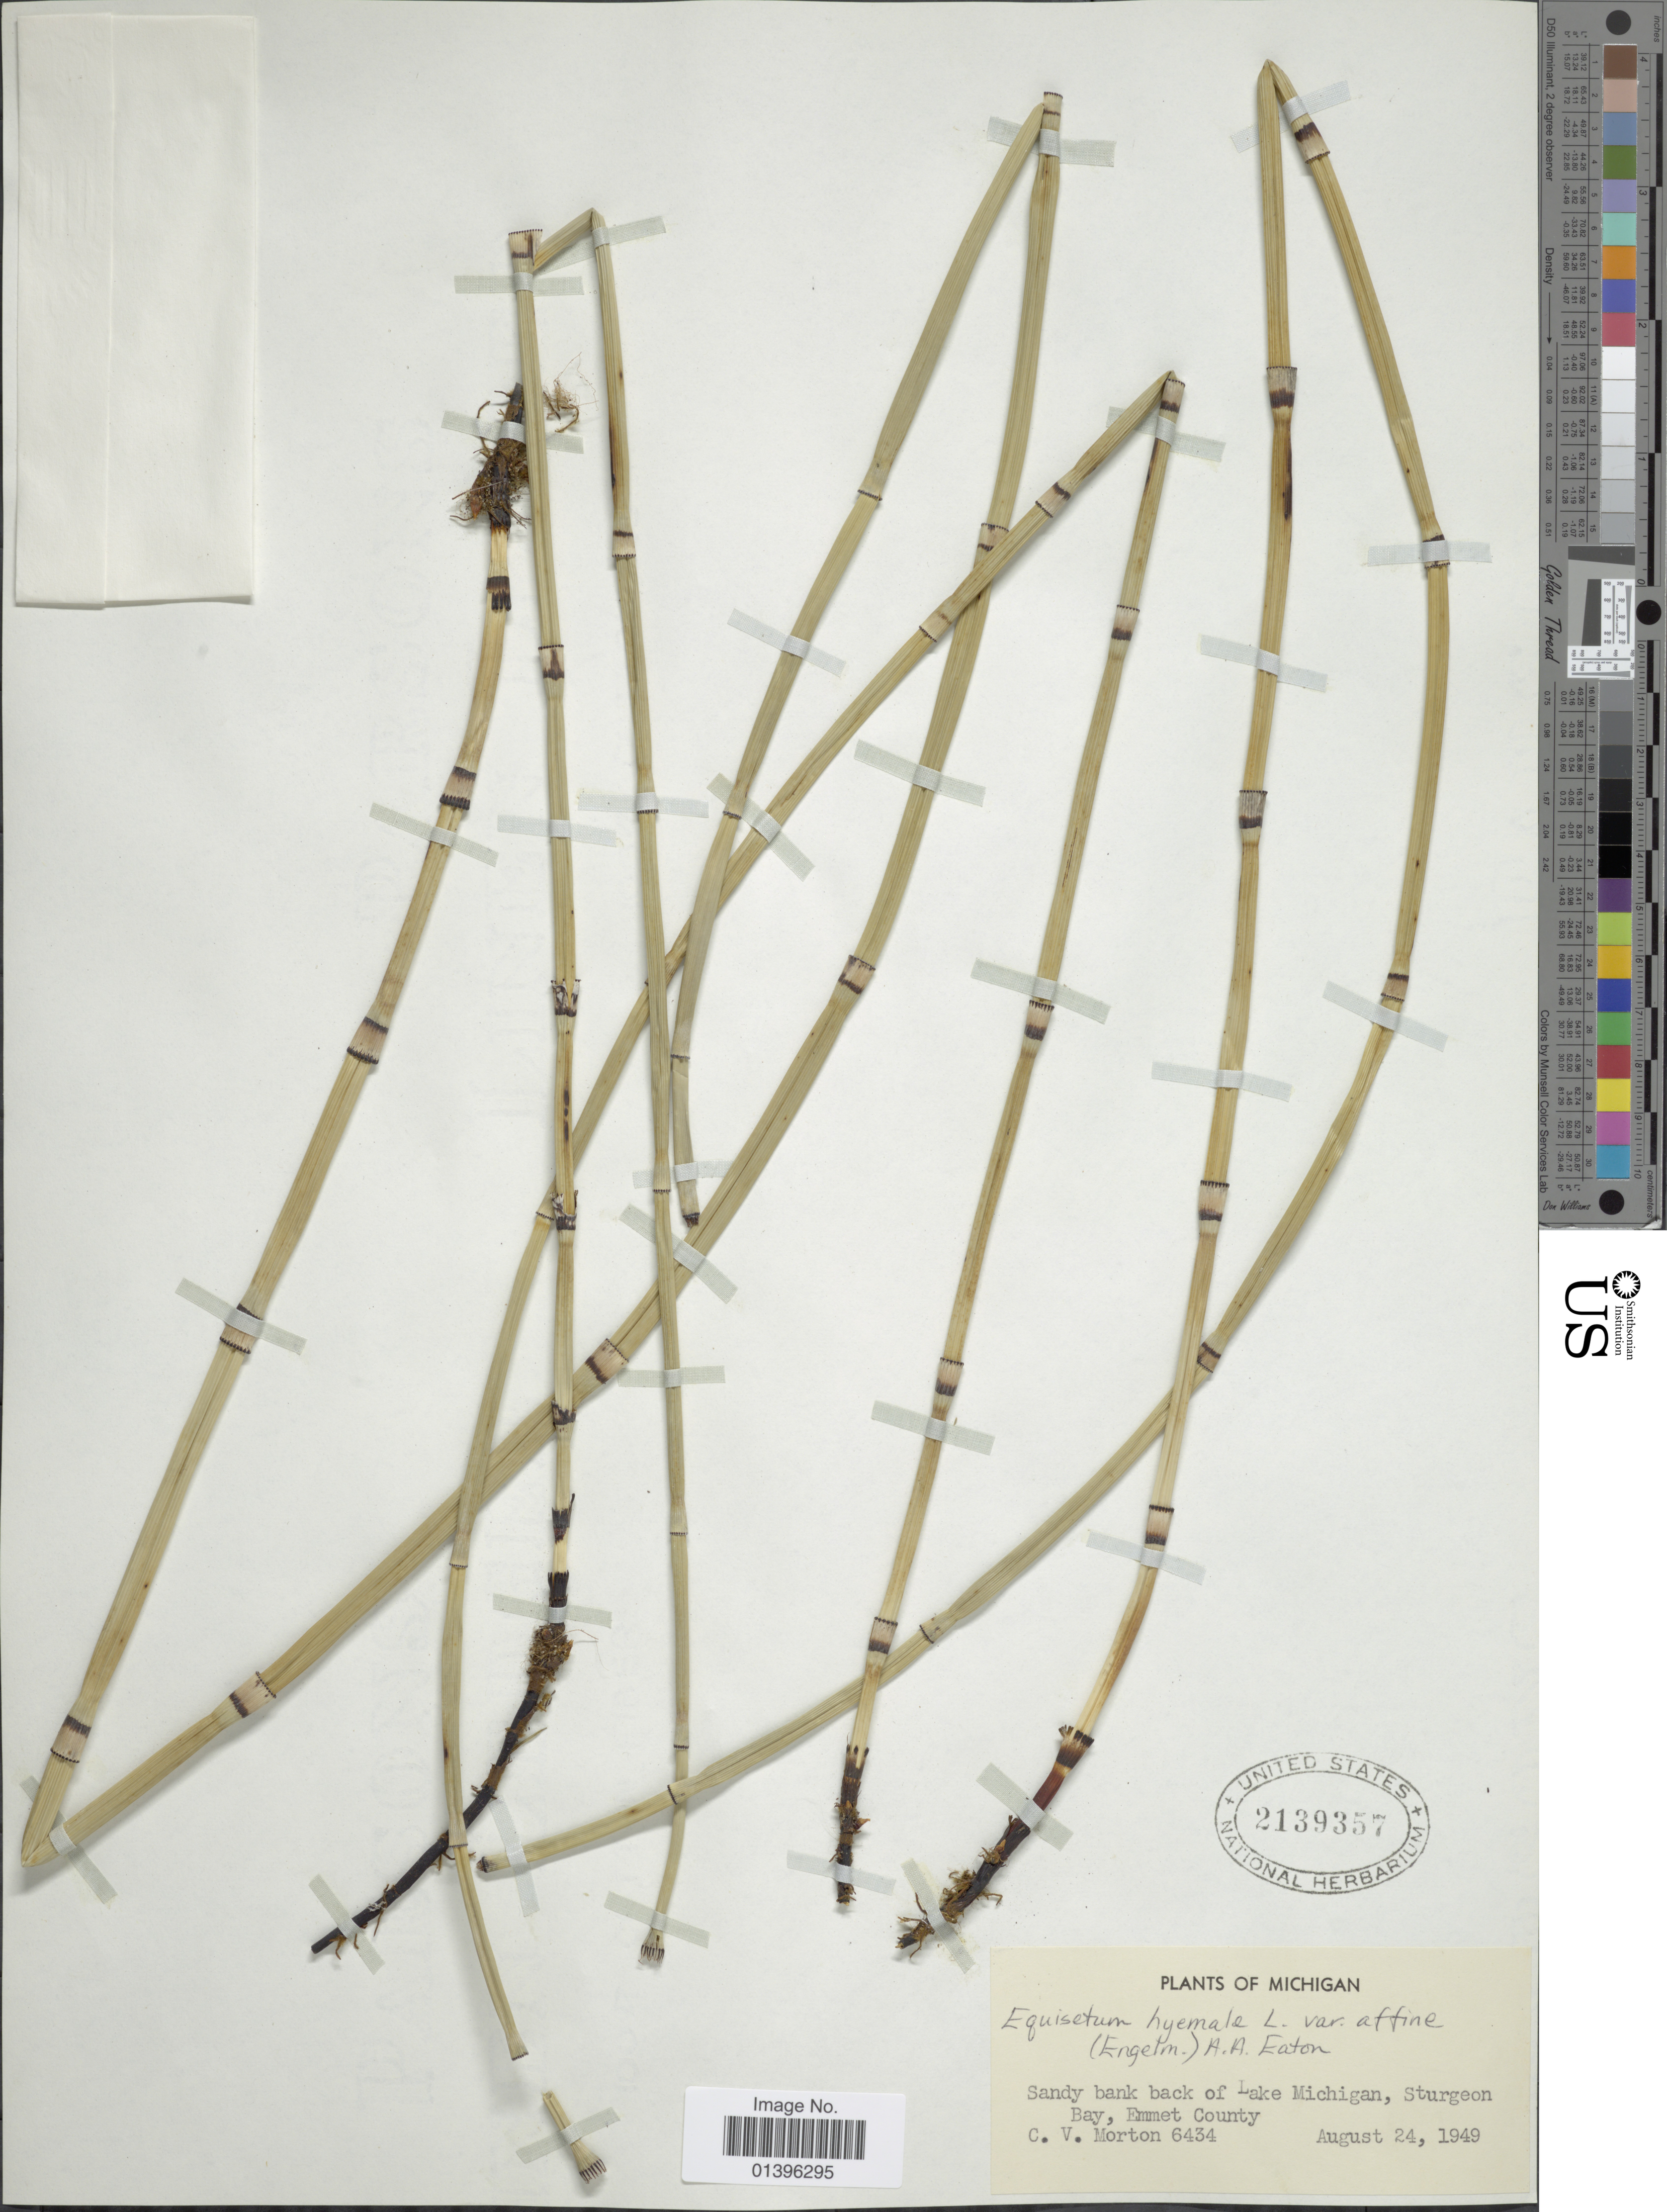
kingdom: Plantae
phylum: Tracheophyta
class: Polypodiopsida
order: Equisetales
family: Equisetaceae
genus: Equisetum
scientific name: Equisetum hyemale var. affine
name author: (Engelm.) A.A. Eaton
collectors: C. V. Morton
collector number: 6434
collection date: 1949-08-24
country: United States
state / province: Michigan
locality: Sandy bank of Lake Michigan, Sturgeon Bay, Emmet County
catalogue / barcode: US 2139357